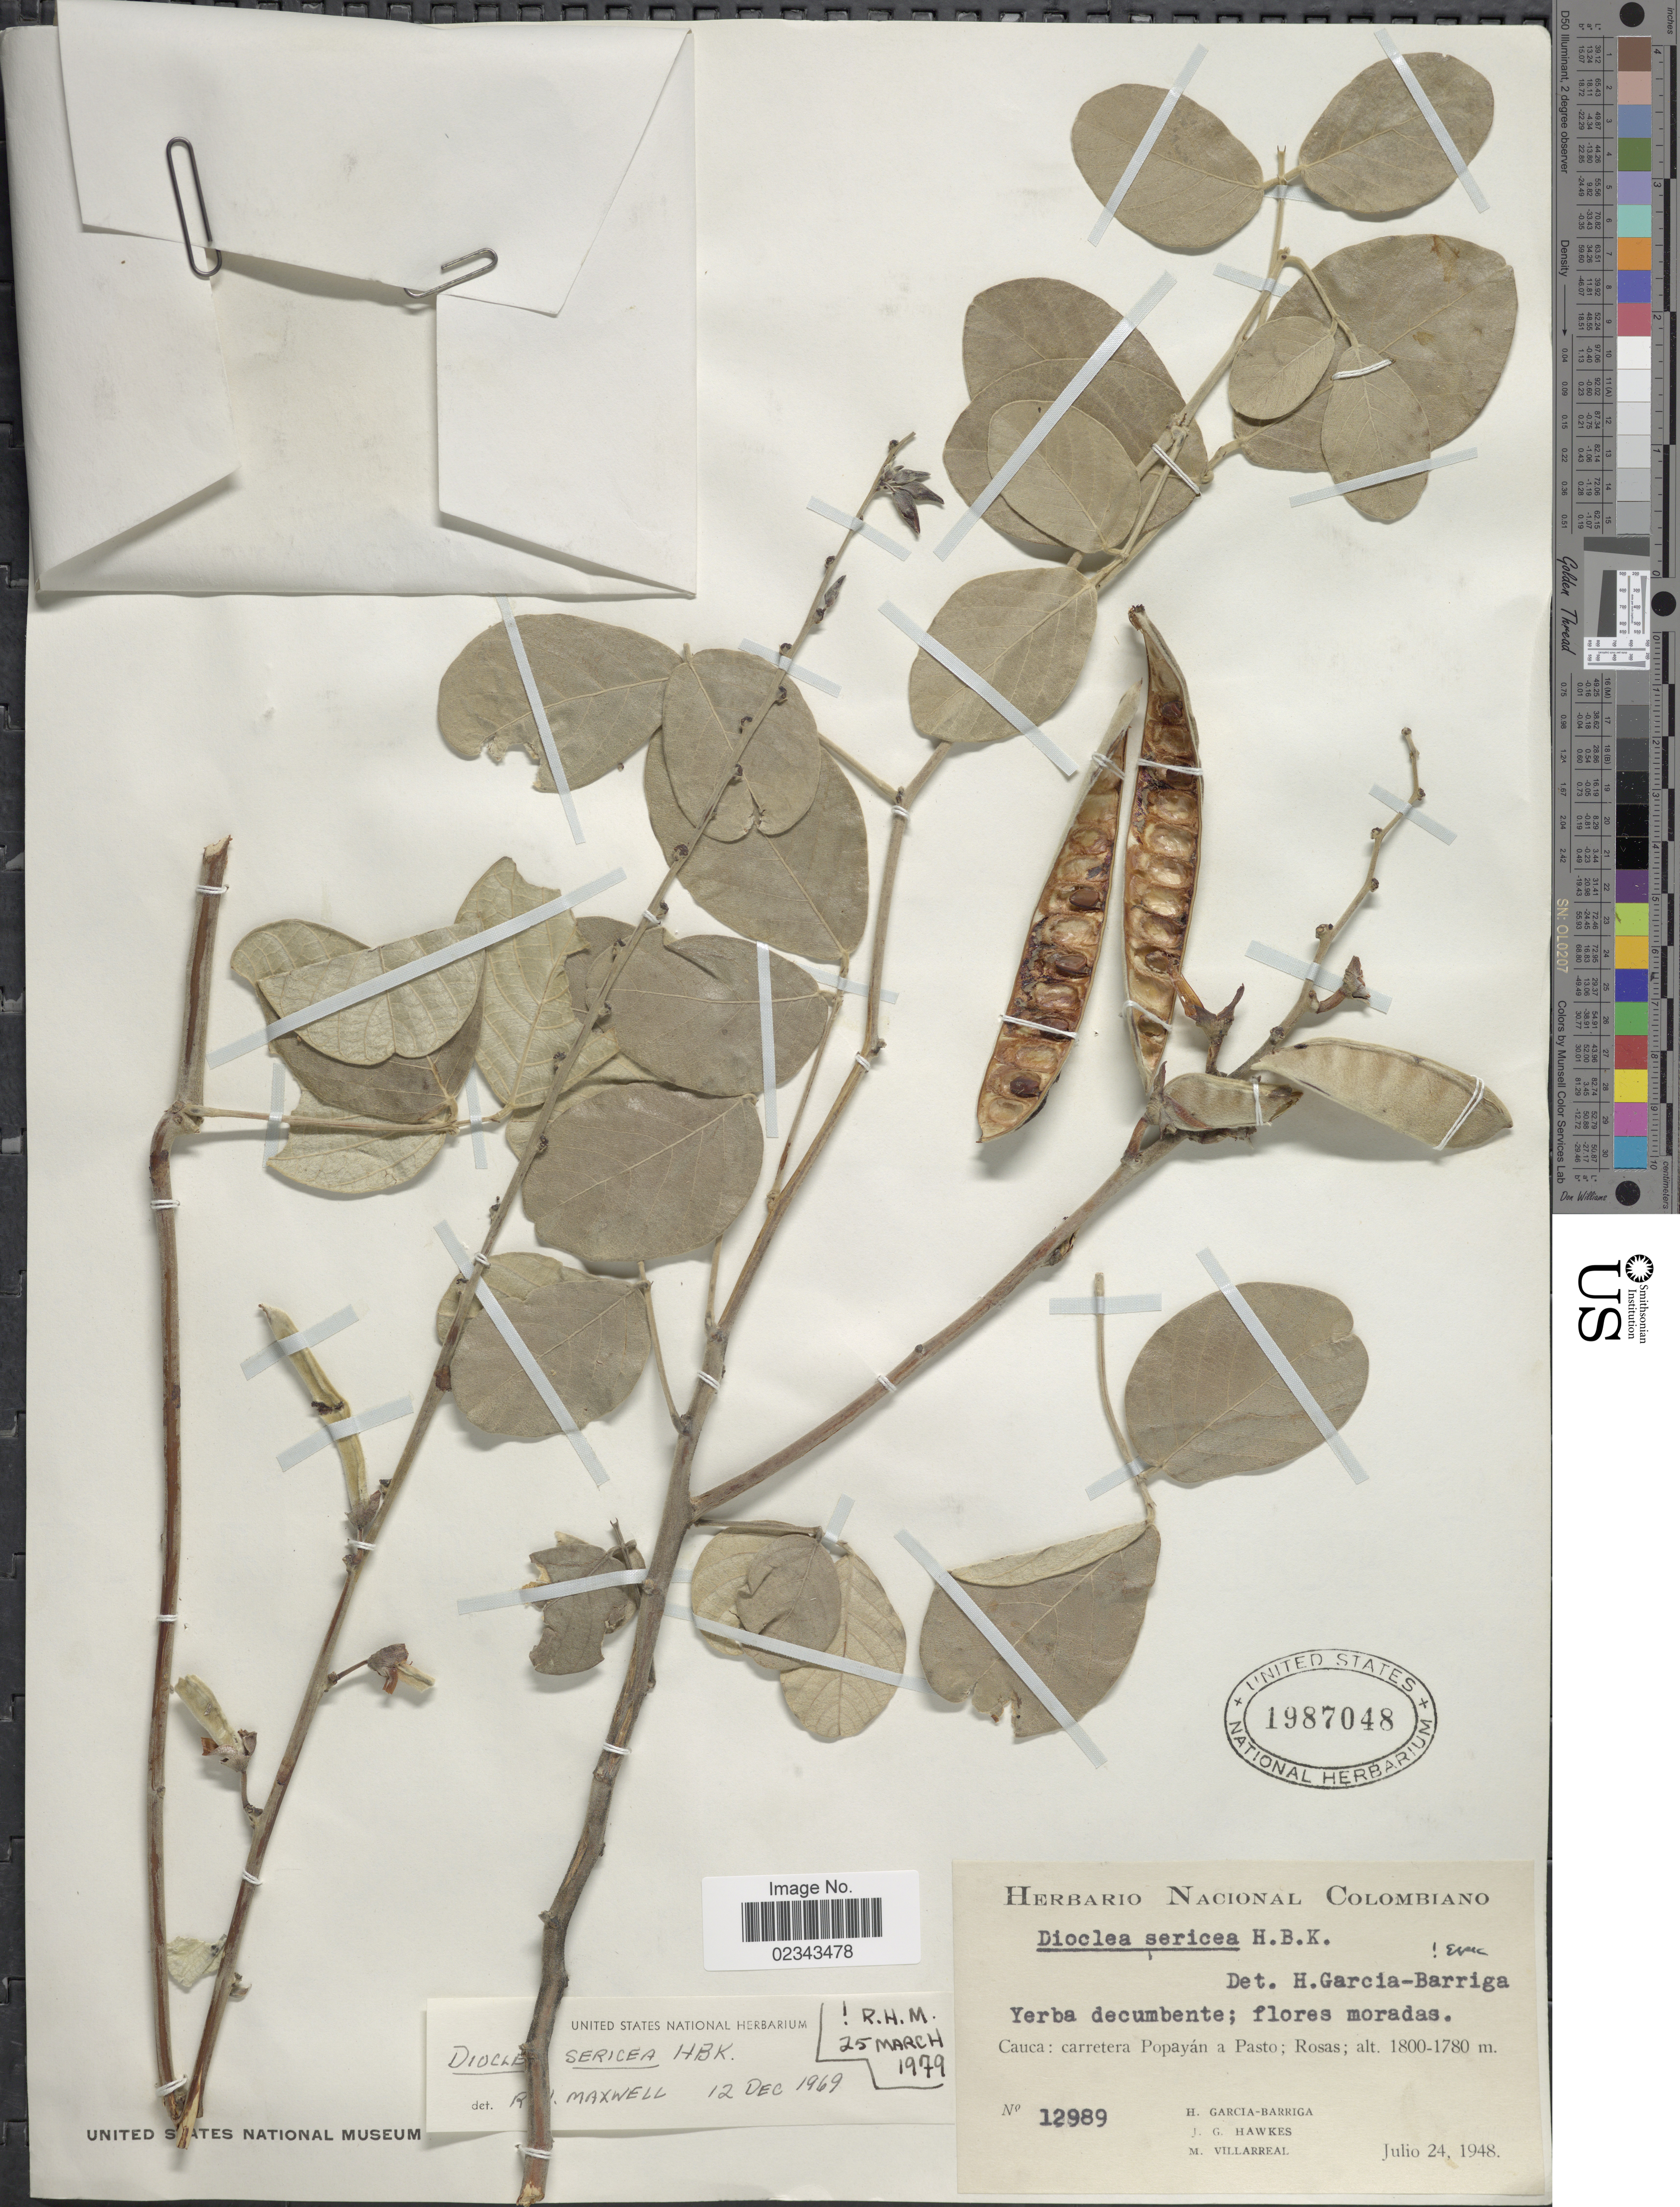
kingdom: Plantae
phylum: Tracheophyta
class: Magnoliopsida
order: Fabales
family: Fabaceae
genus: Dioclea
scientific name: Dioclea sericea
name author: Kunth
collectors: H. García Barriga, J. Hawkes & M. Villarreal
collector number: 12989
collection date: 1948-07-24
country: Colombia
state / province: Cauca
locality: Carretera Popayan a Pasto; Rosas.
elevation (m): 1780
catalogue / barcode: US 1987048